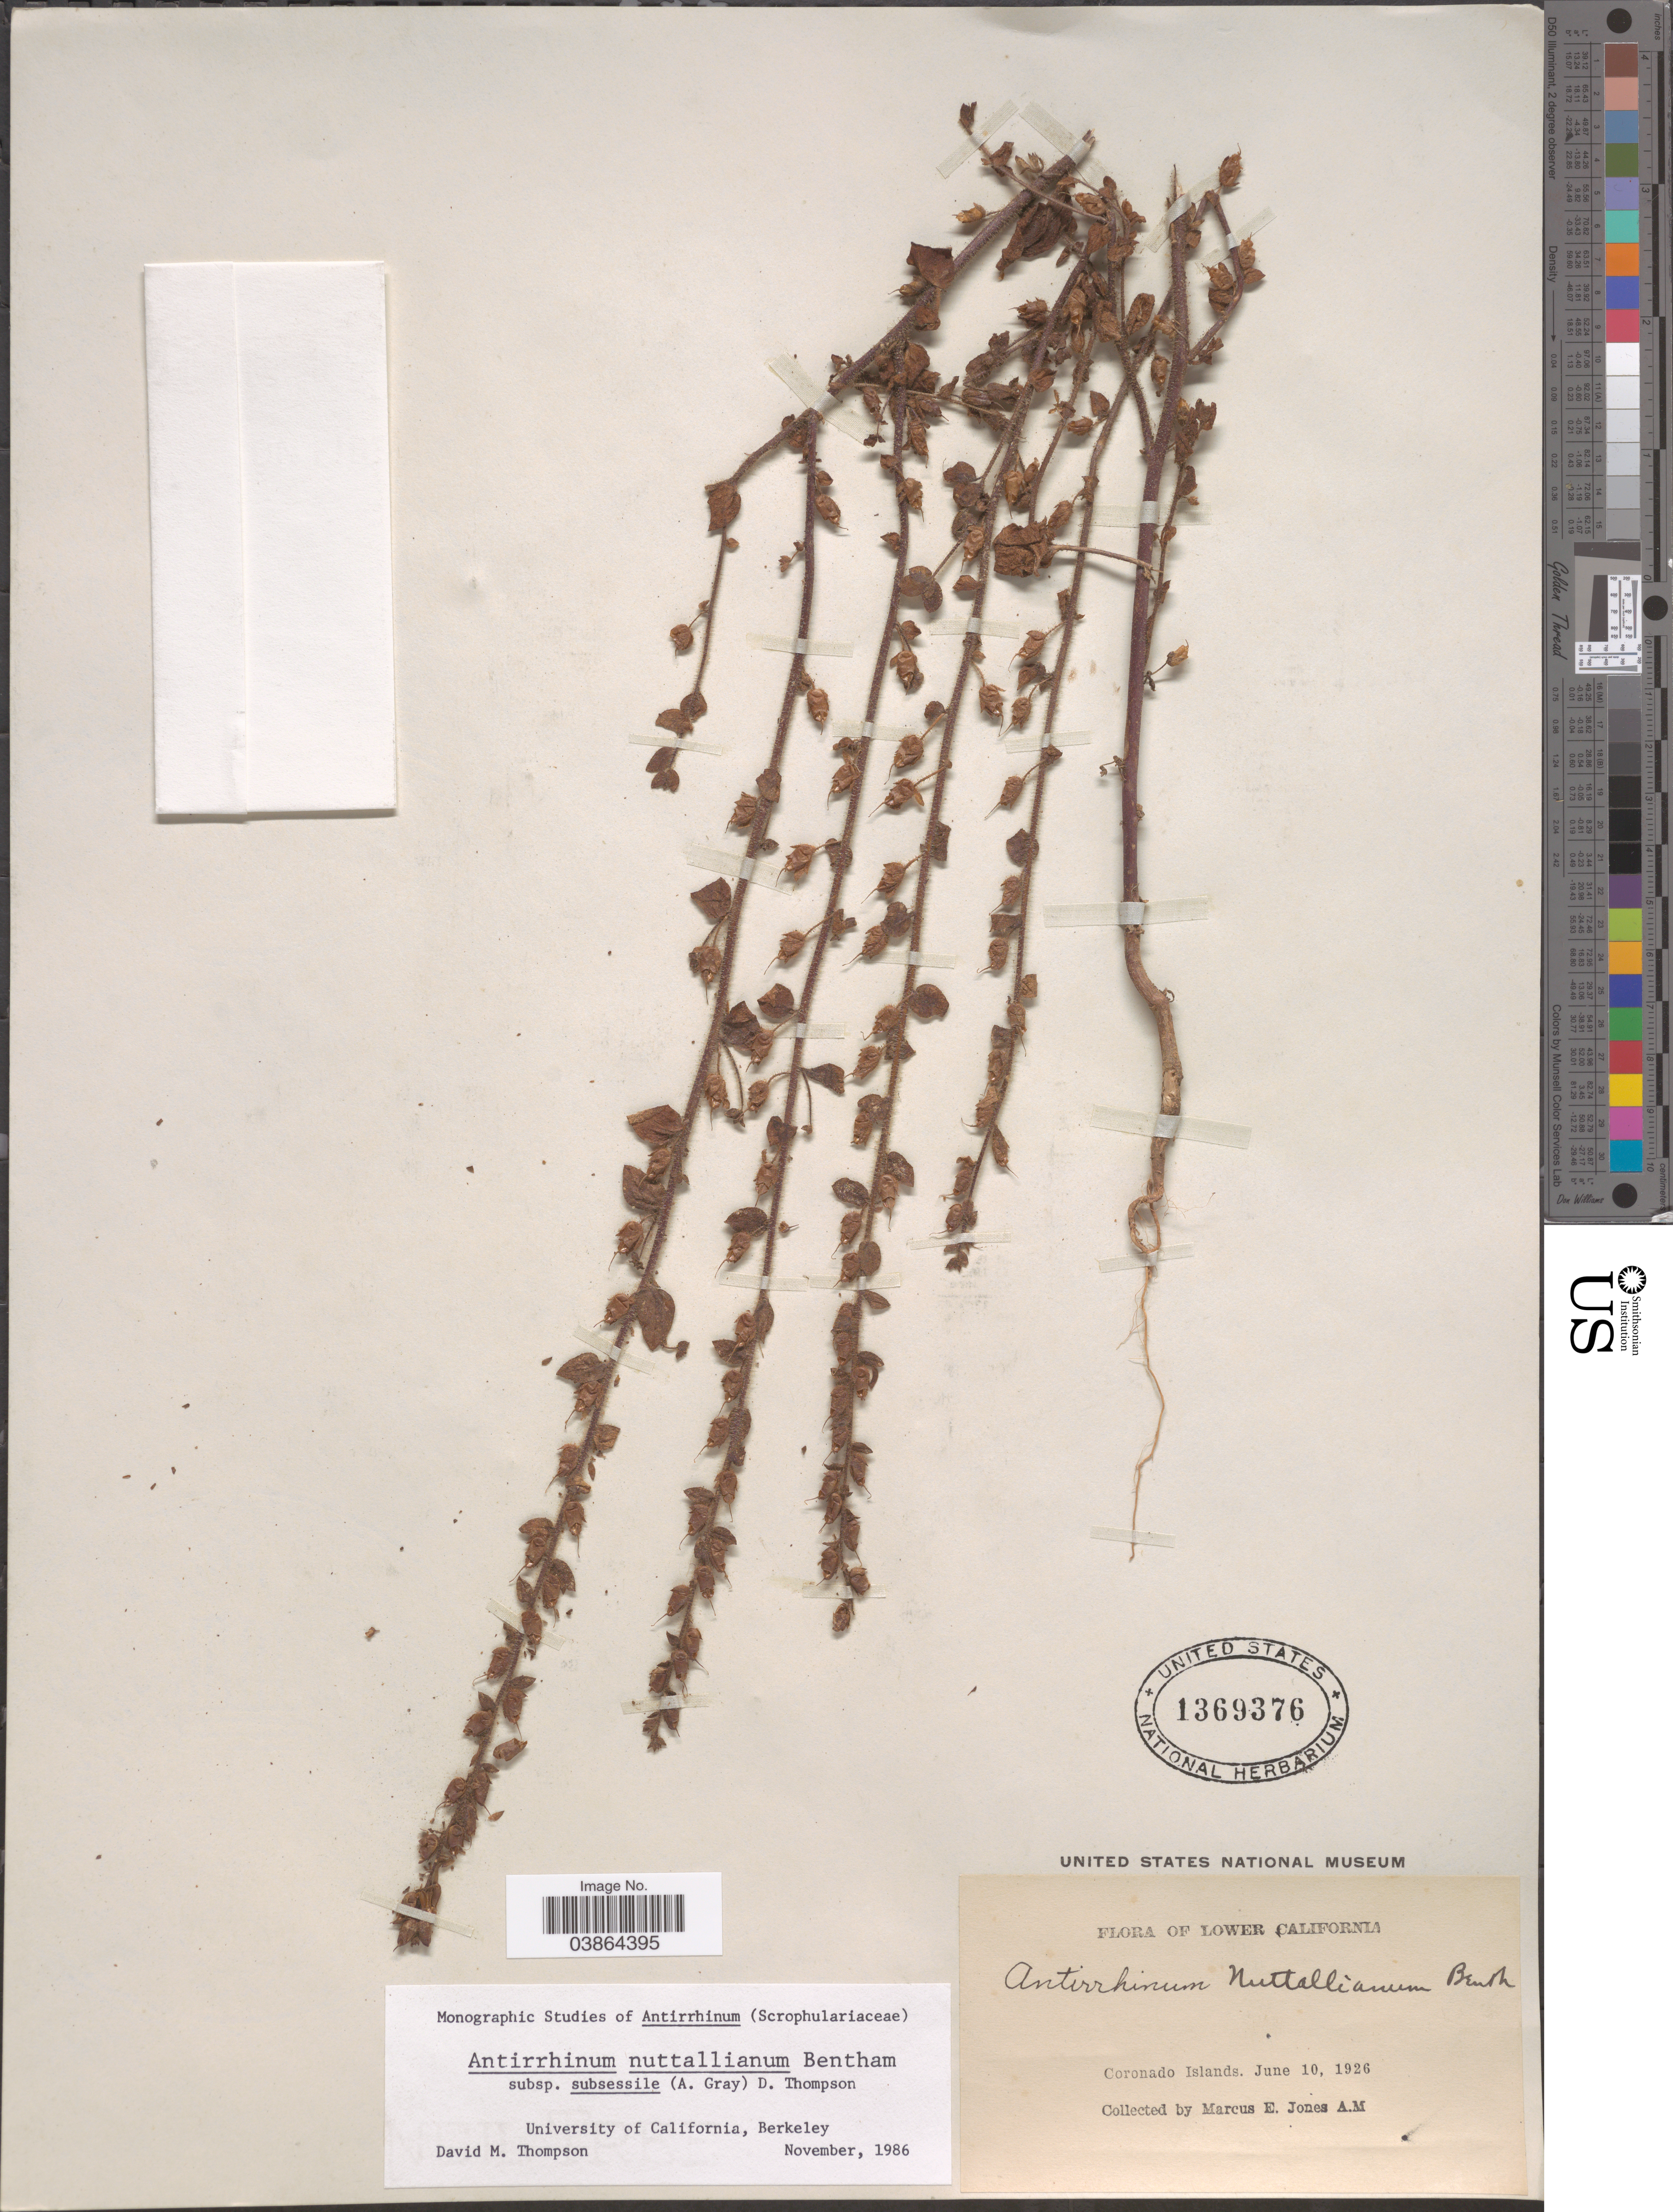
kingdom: Plantae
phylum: Tracheophyta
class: Magnoliopsida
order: Lamiales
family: Plantaginaceae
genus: Sairocarpus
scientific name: Sairocarpus nuttallianus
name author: (Benth.) D.A. Sutton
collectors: M. E. Jones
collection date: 1926-06-10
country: Mexico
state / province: Baja California Norte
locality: Coronado Islands.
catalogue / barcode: US 1369376